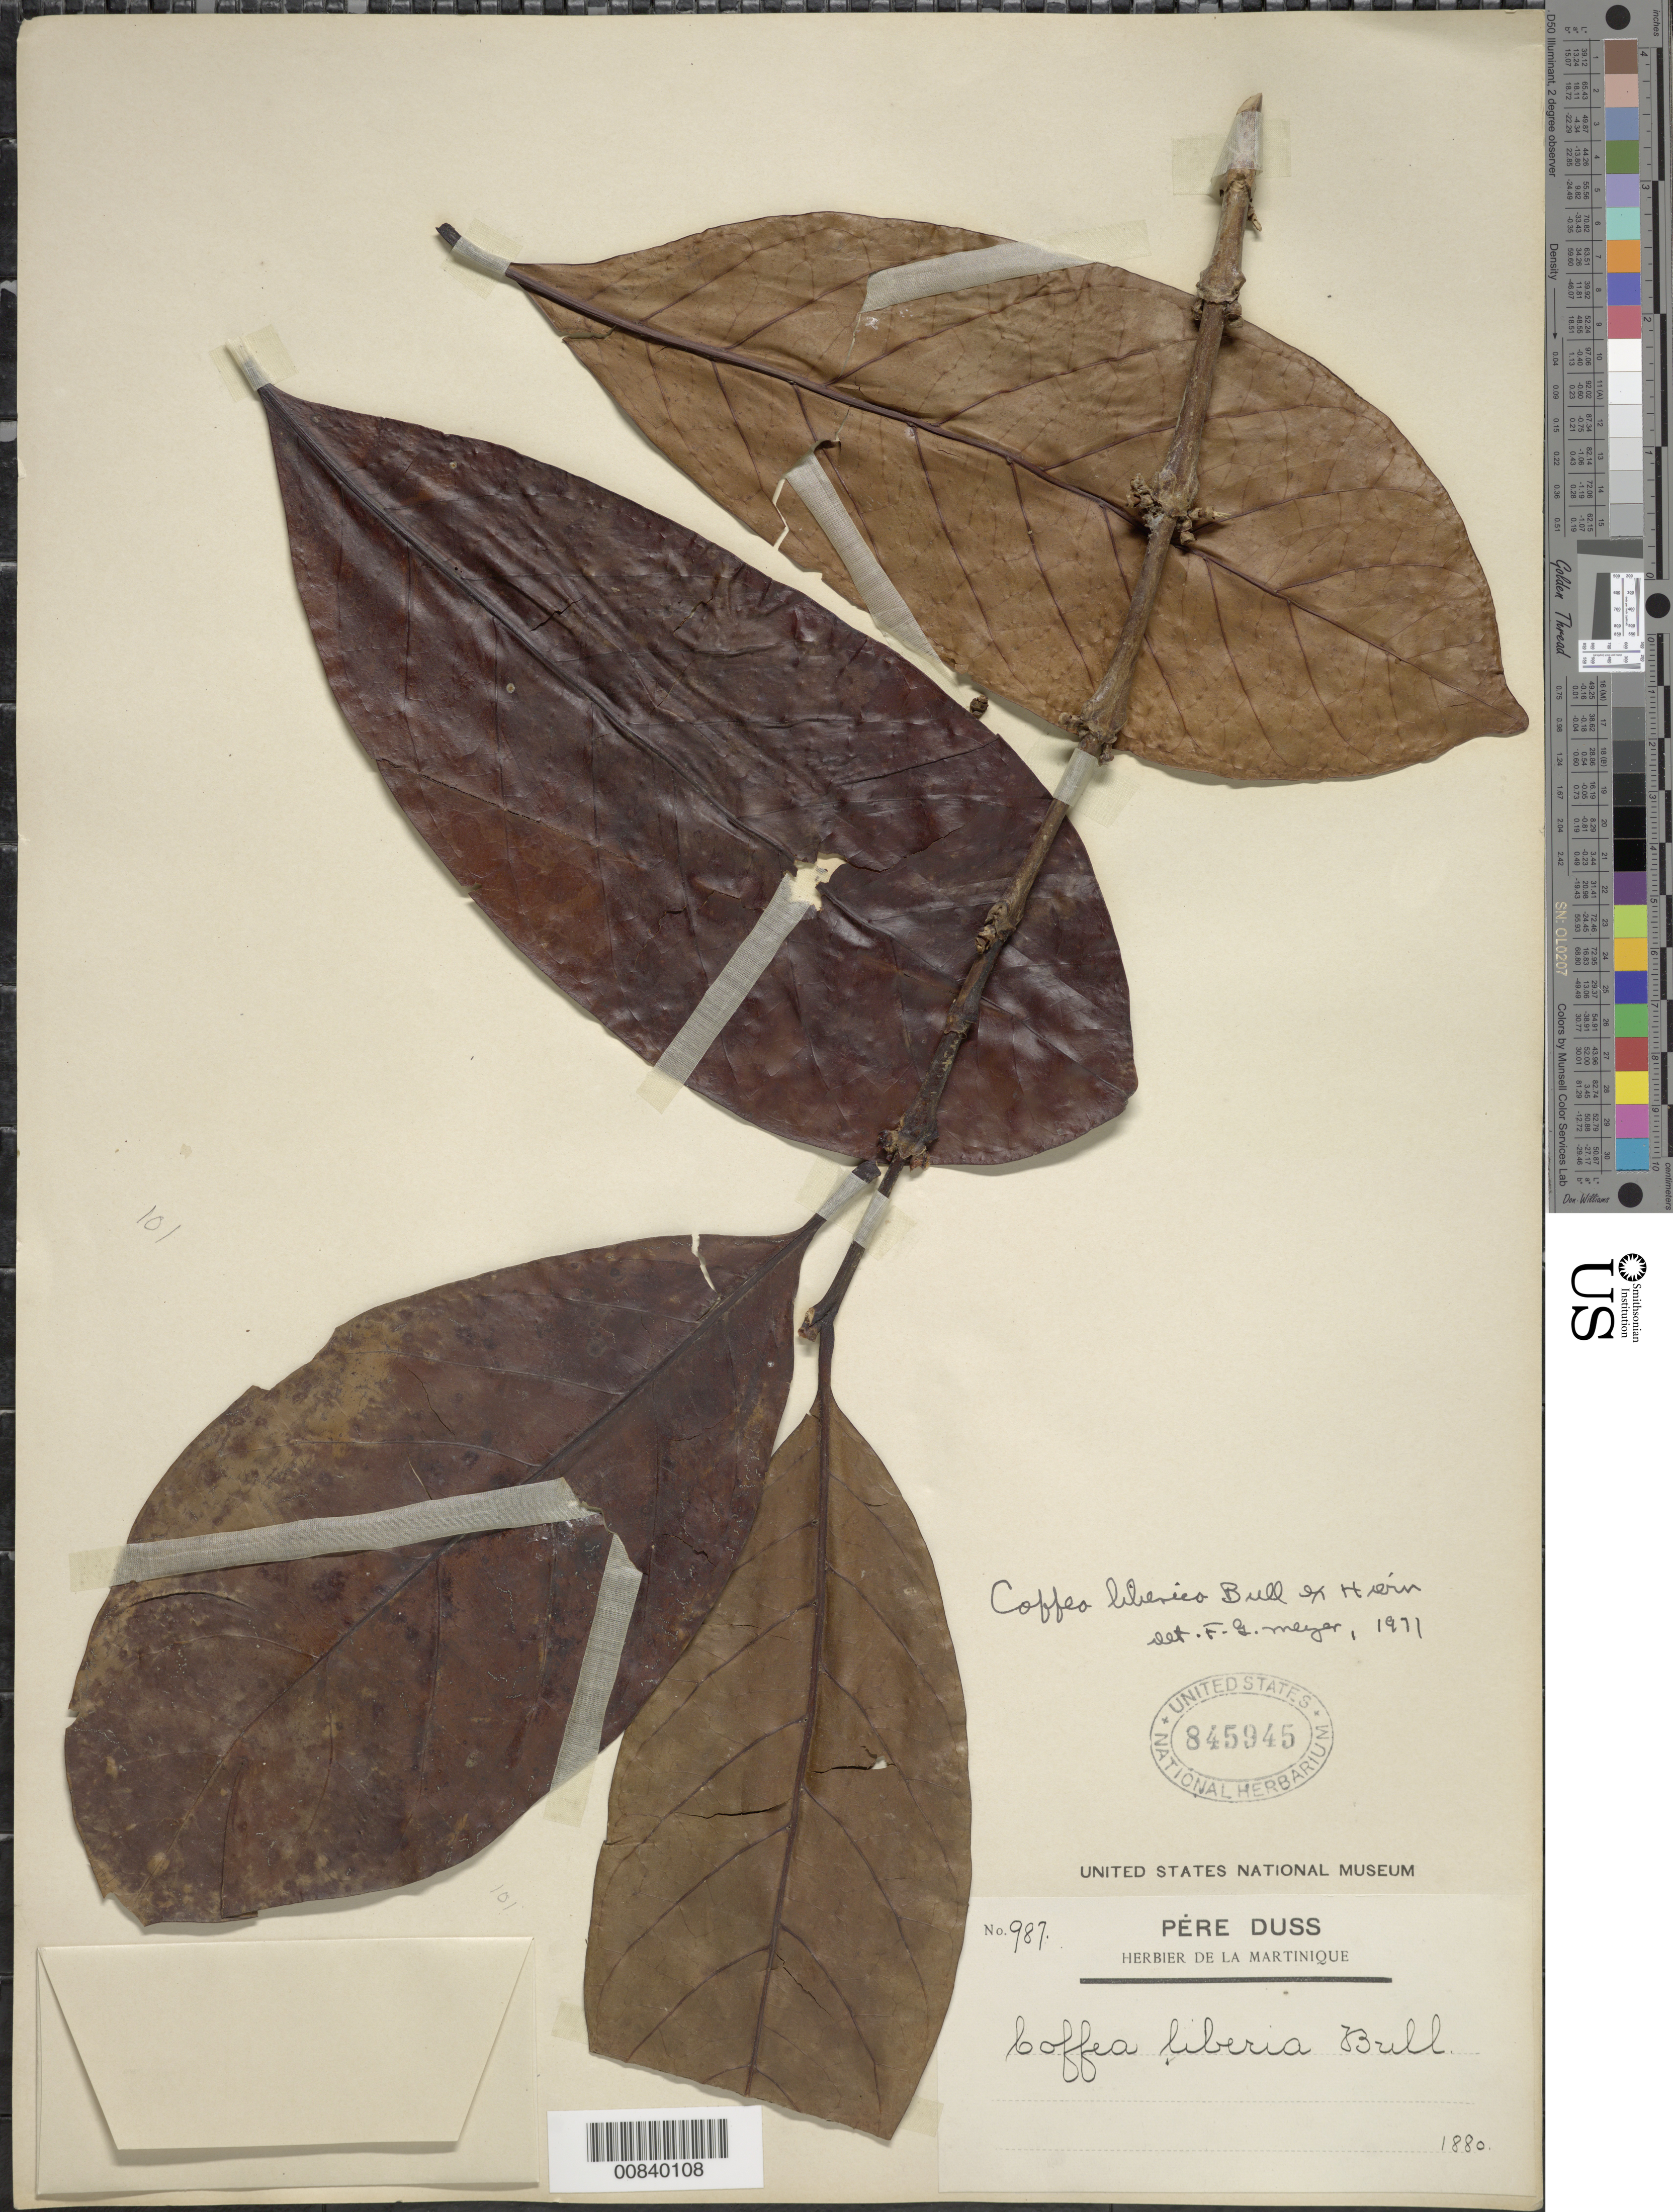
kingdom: Plantae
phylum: Tracheophyta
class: Magnoliopsida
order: Gentianales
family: Rubiaceae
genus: Coffea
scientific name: Coffea liberica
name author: Hiern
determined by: Meyer, F. G.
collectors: Père Duss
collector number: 987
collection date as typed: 1880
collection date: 1880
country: Martinique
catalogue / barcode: US 845945